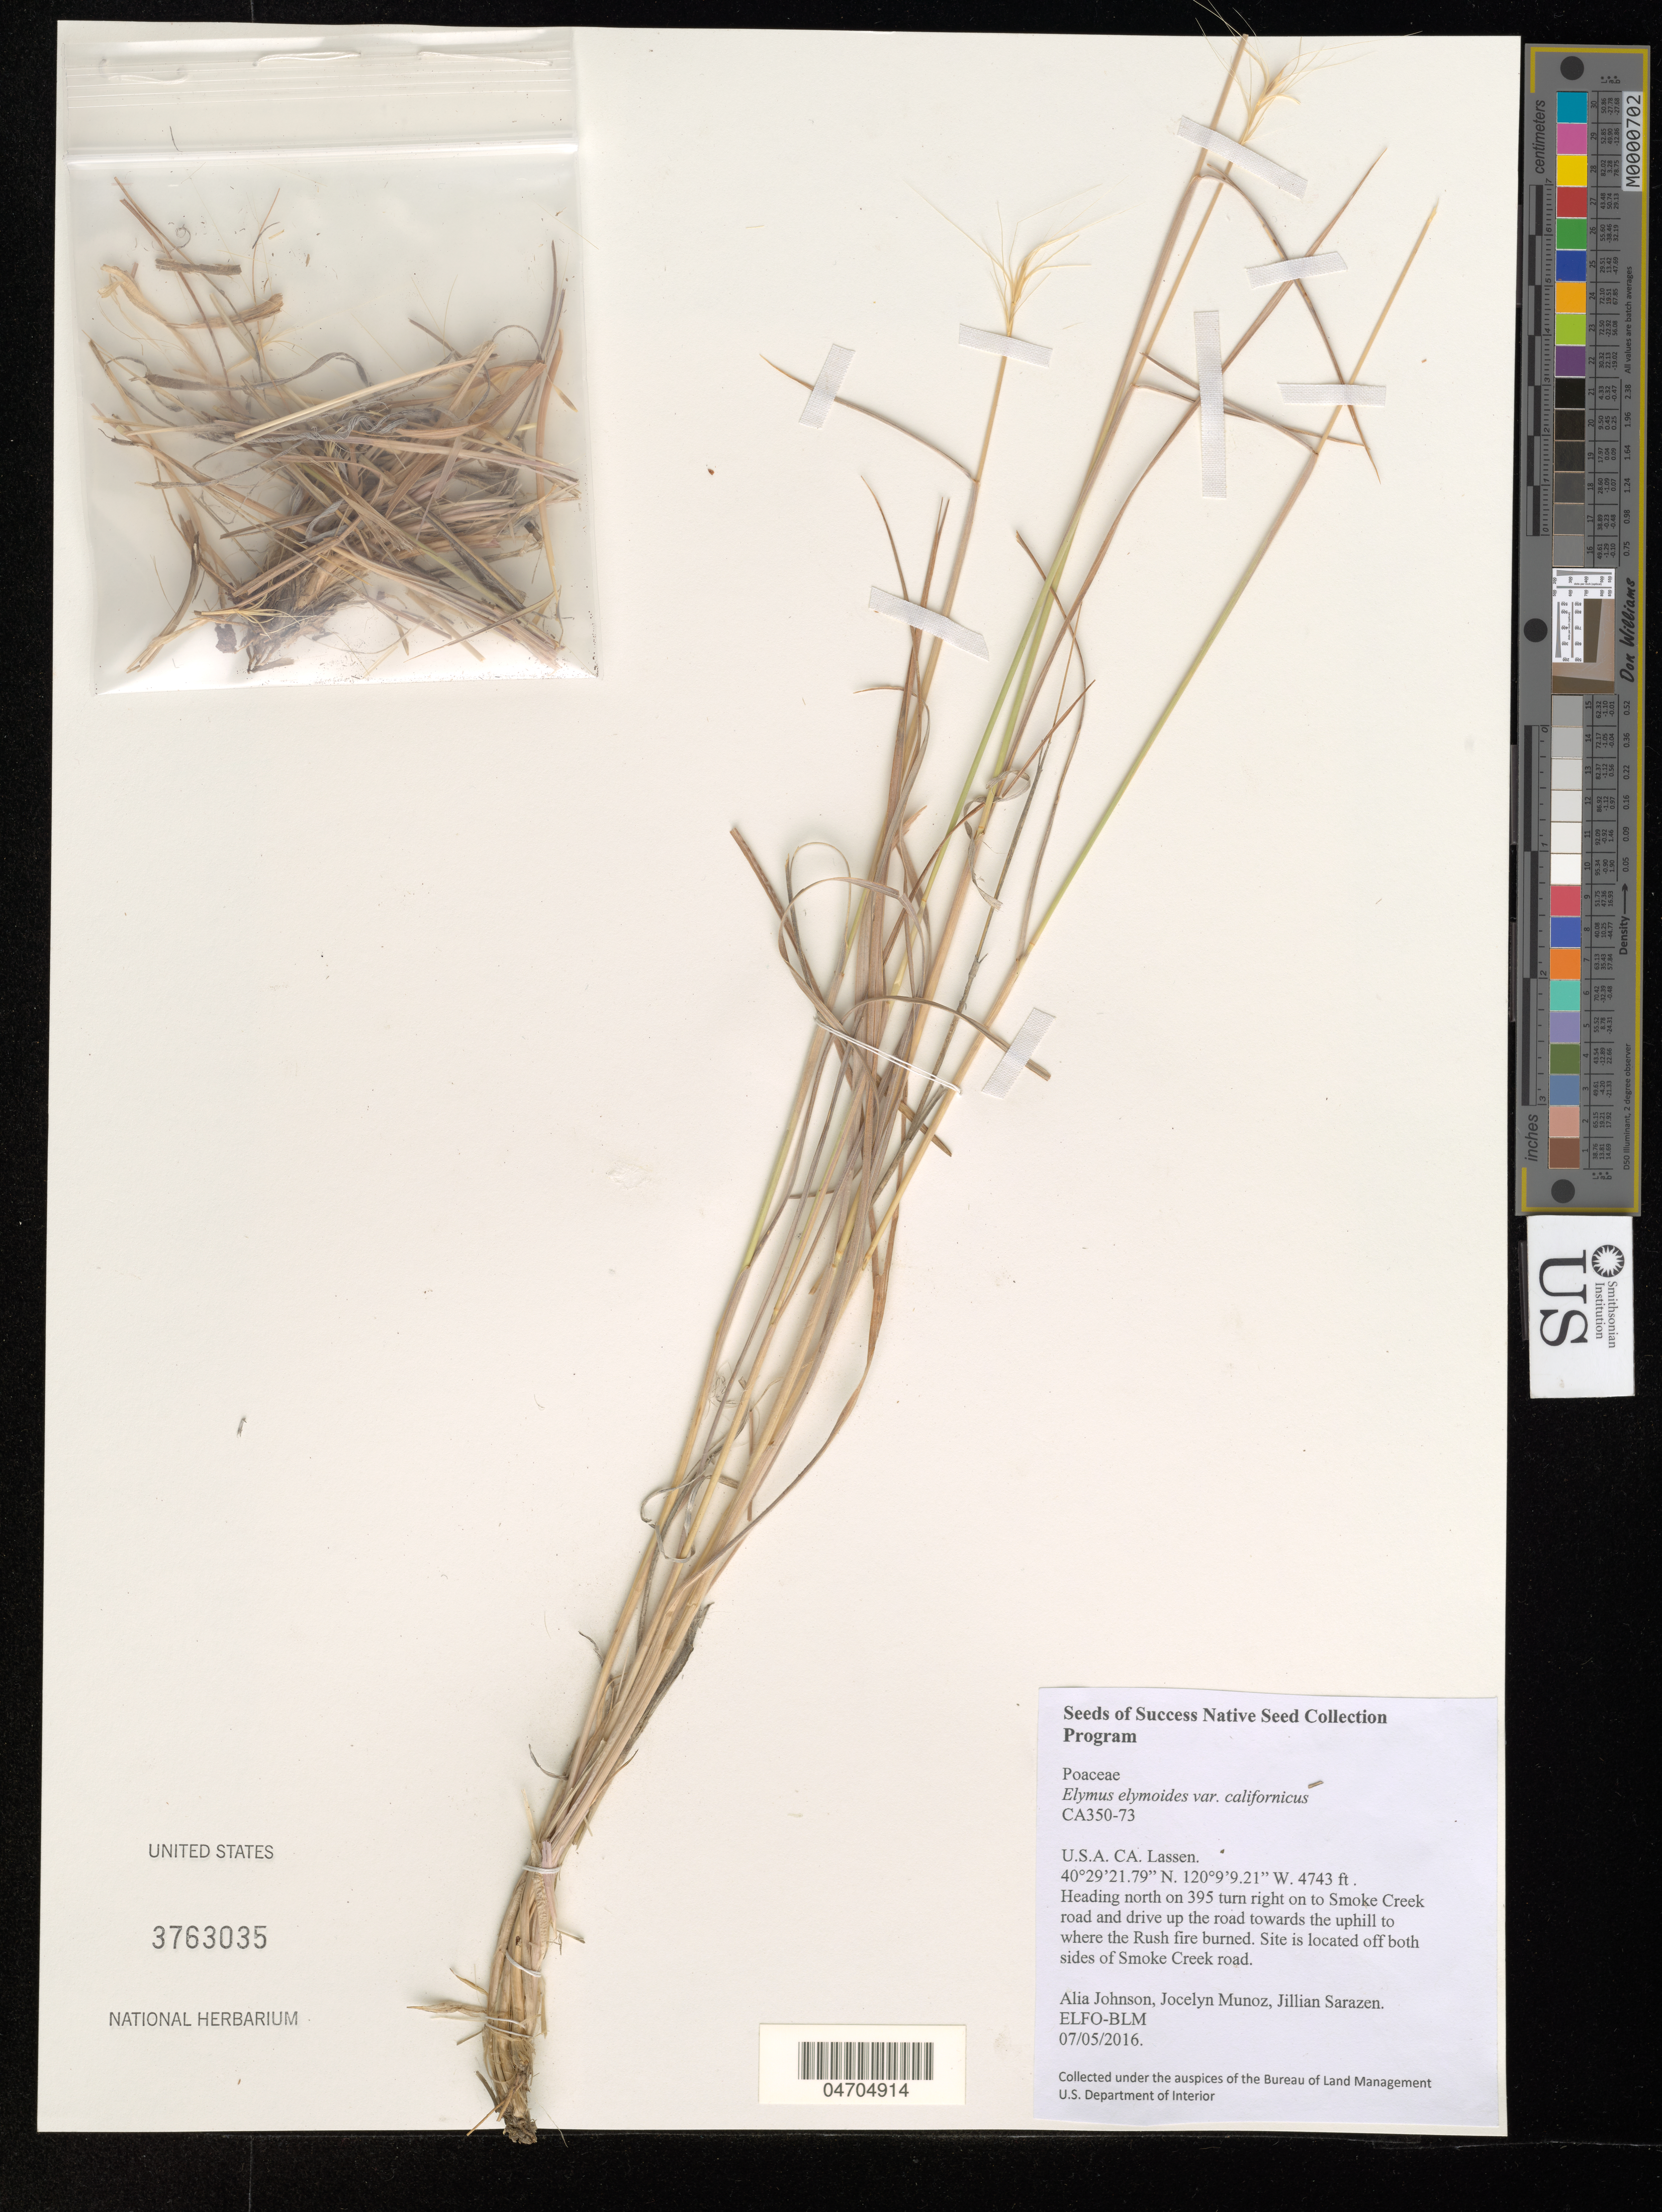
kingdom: Plantae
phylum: Tracheophyta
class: Liliopsida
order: Poales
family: Poaceae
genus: Elymus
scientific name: Elymus elymoides var. elymoides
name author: (Raf.) Swezey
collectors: A. Johnson, J. Munoz & J. Sarazen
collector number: CA350-73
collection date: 2016-07-05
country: United States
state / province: California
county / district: Lassen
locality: Lassen. Heading north on 395 turn right on to Smoke Creek road and drive up the road towards the uphill to where the Rush fire burned. Site is located off both sides of Smoke Creek road.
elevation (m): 1446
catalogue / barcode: US 3763035